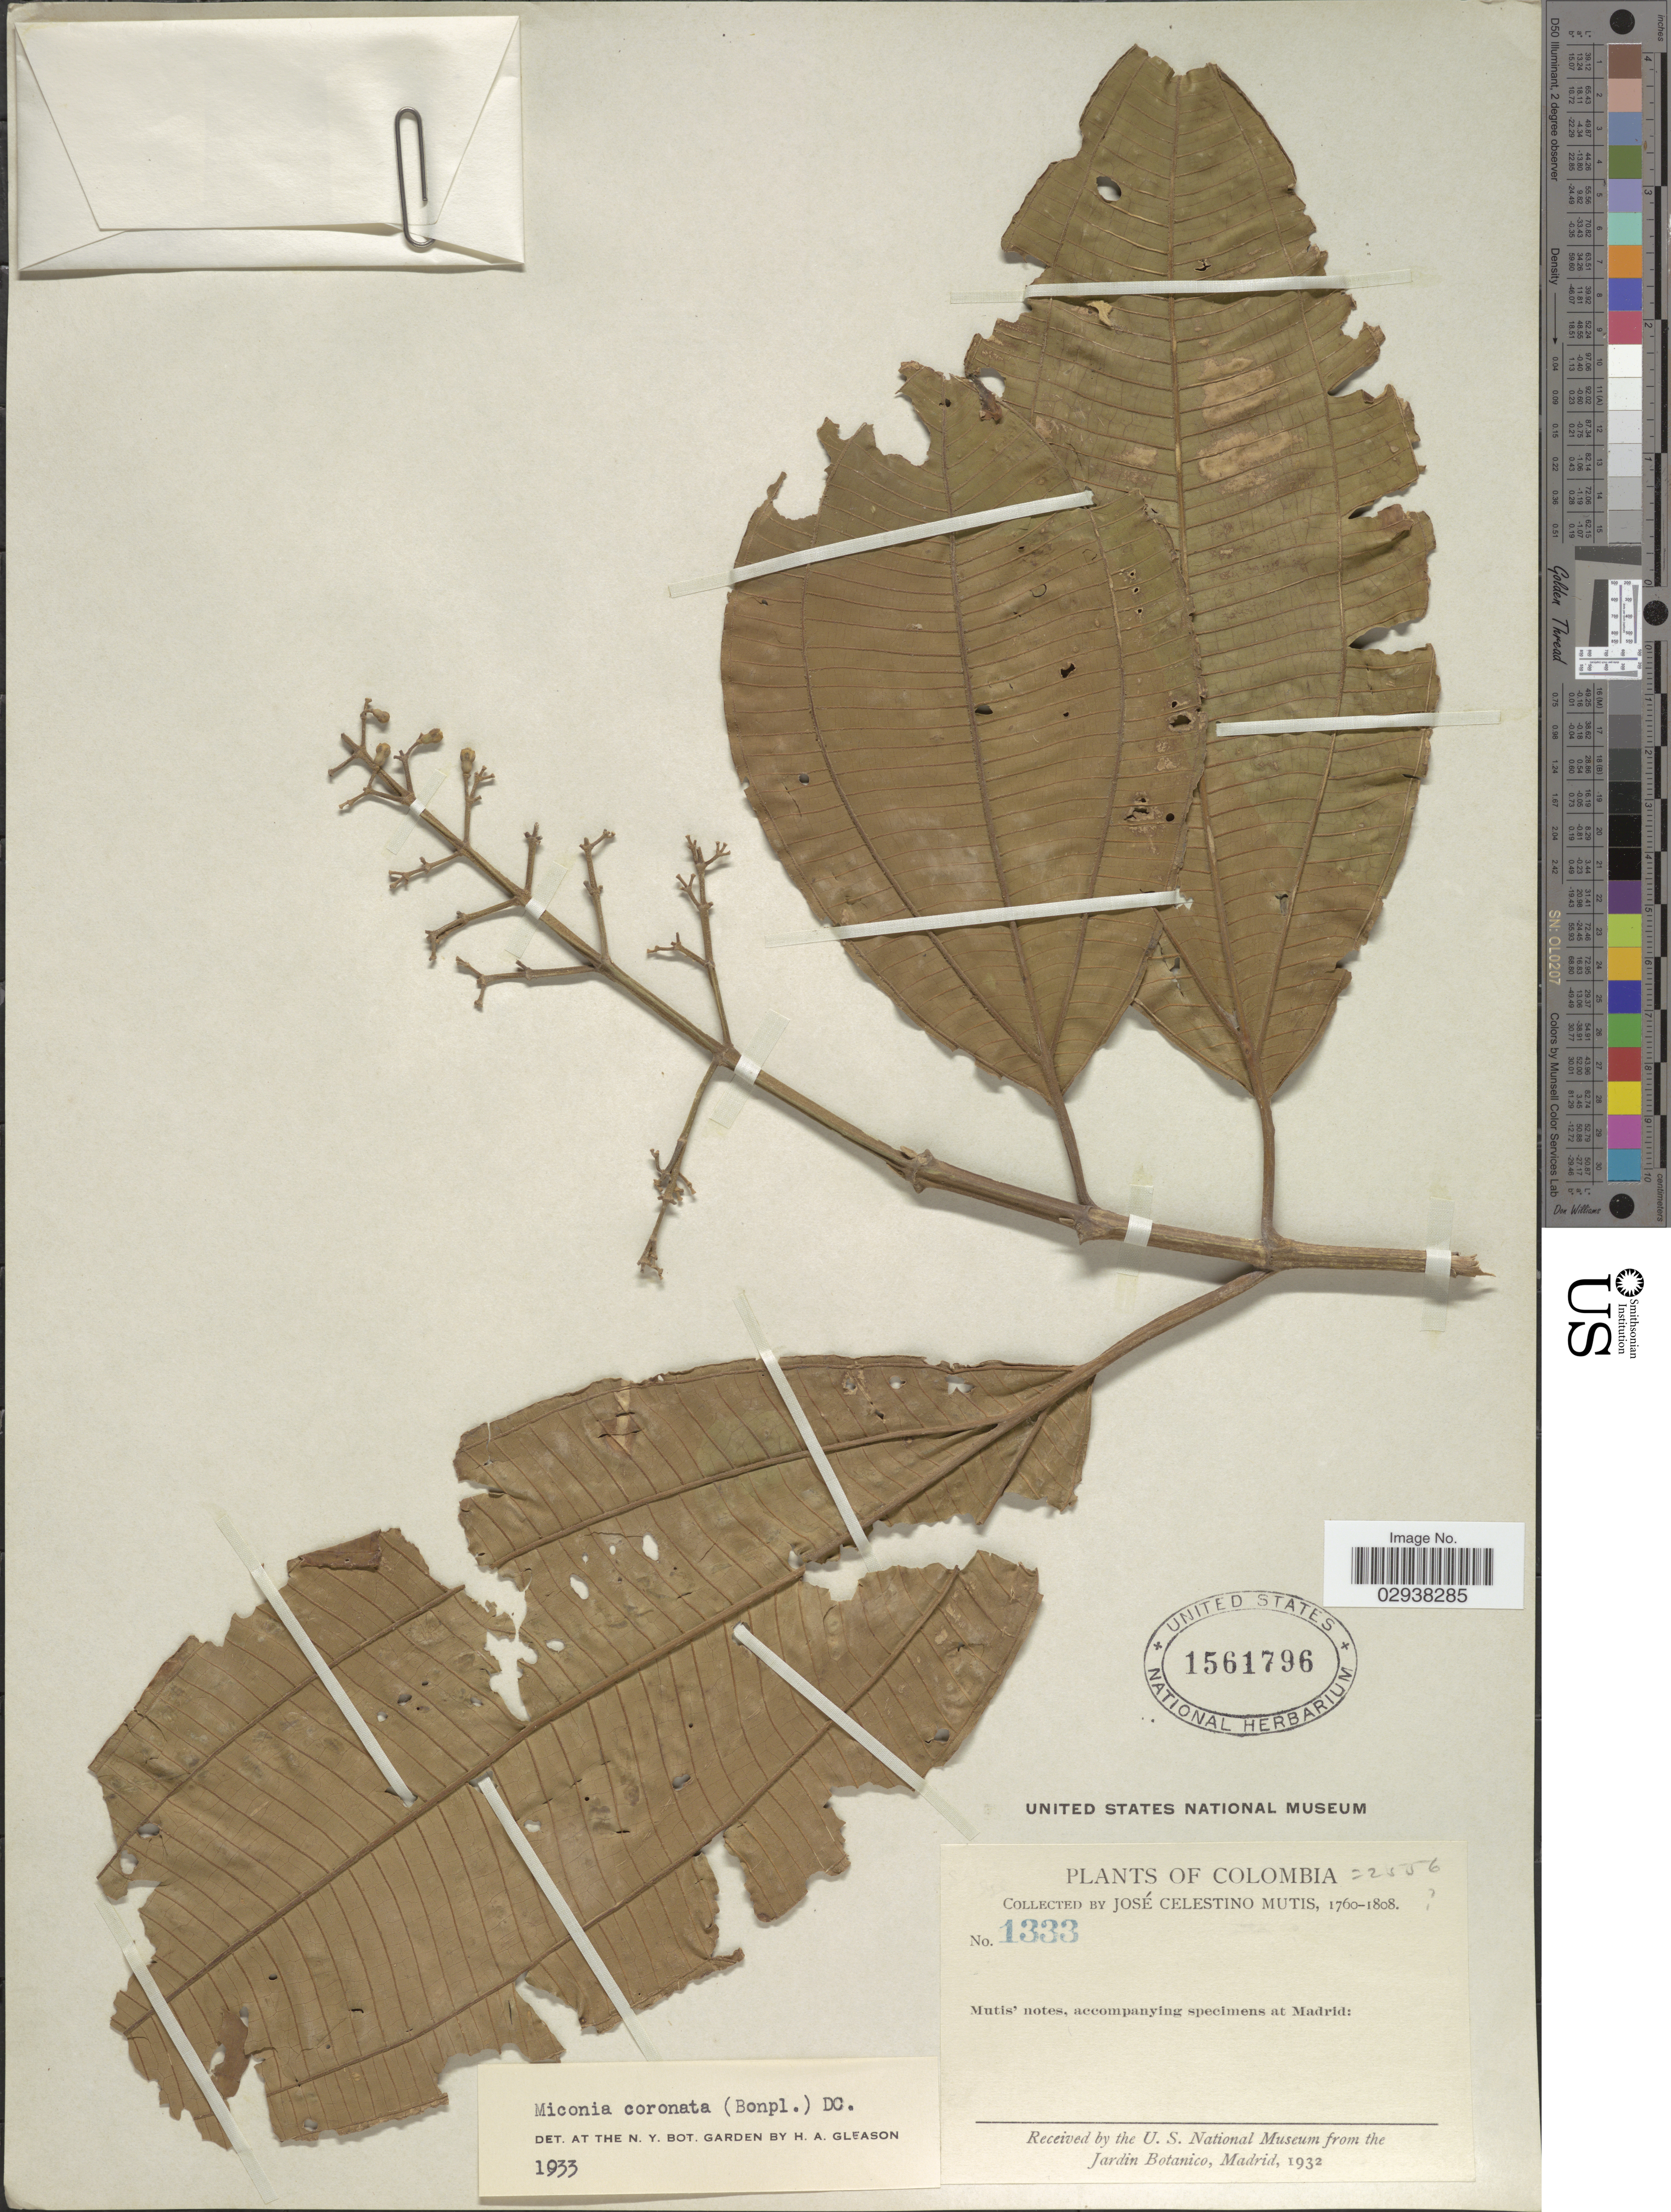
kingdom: Plantae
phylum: Tracheophyta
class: Magnoliopsida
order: Myrtales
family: Melastomataceae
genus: Miconia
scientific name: Miconia coronata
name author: (Bonpl.) DC.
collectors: J. C. B. Mutis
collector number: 1333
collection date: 1760/1808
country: Colombia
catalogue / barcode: US 1561796